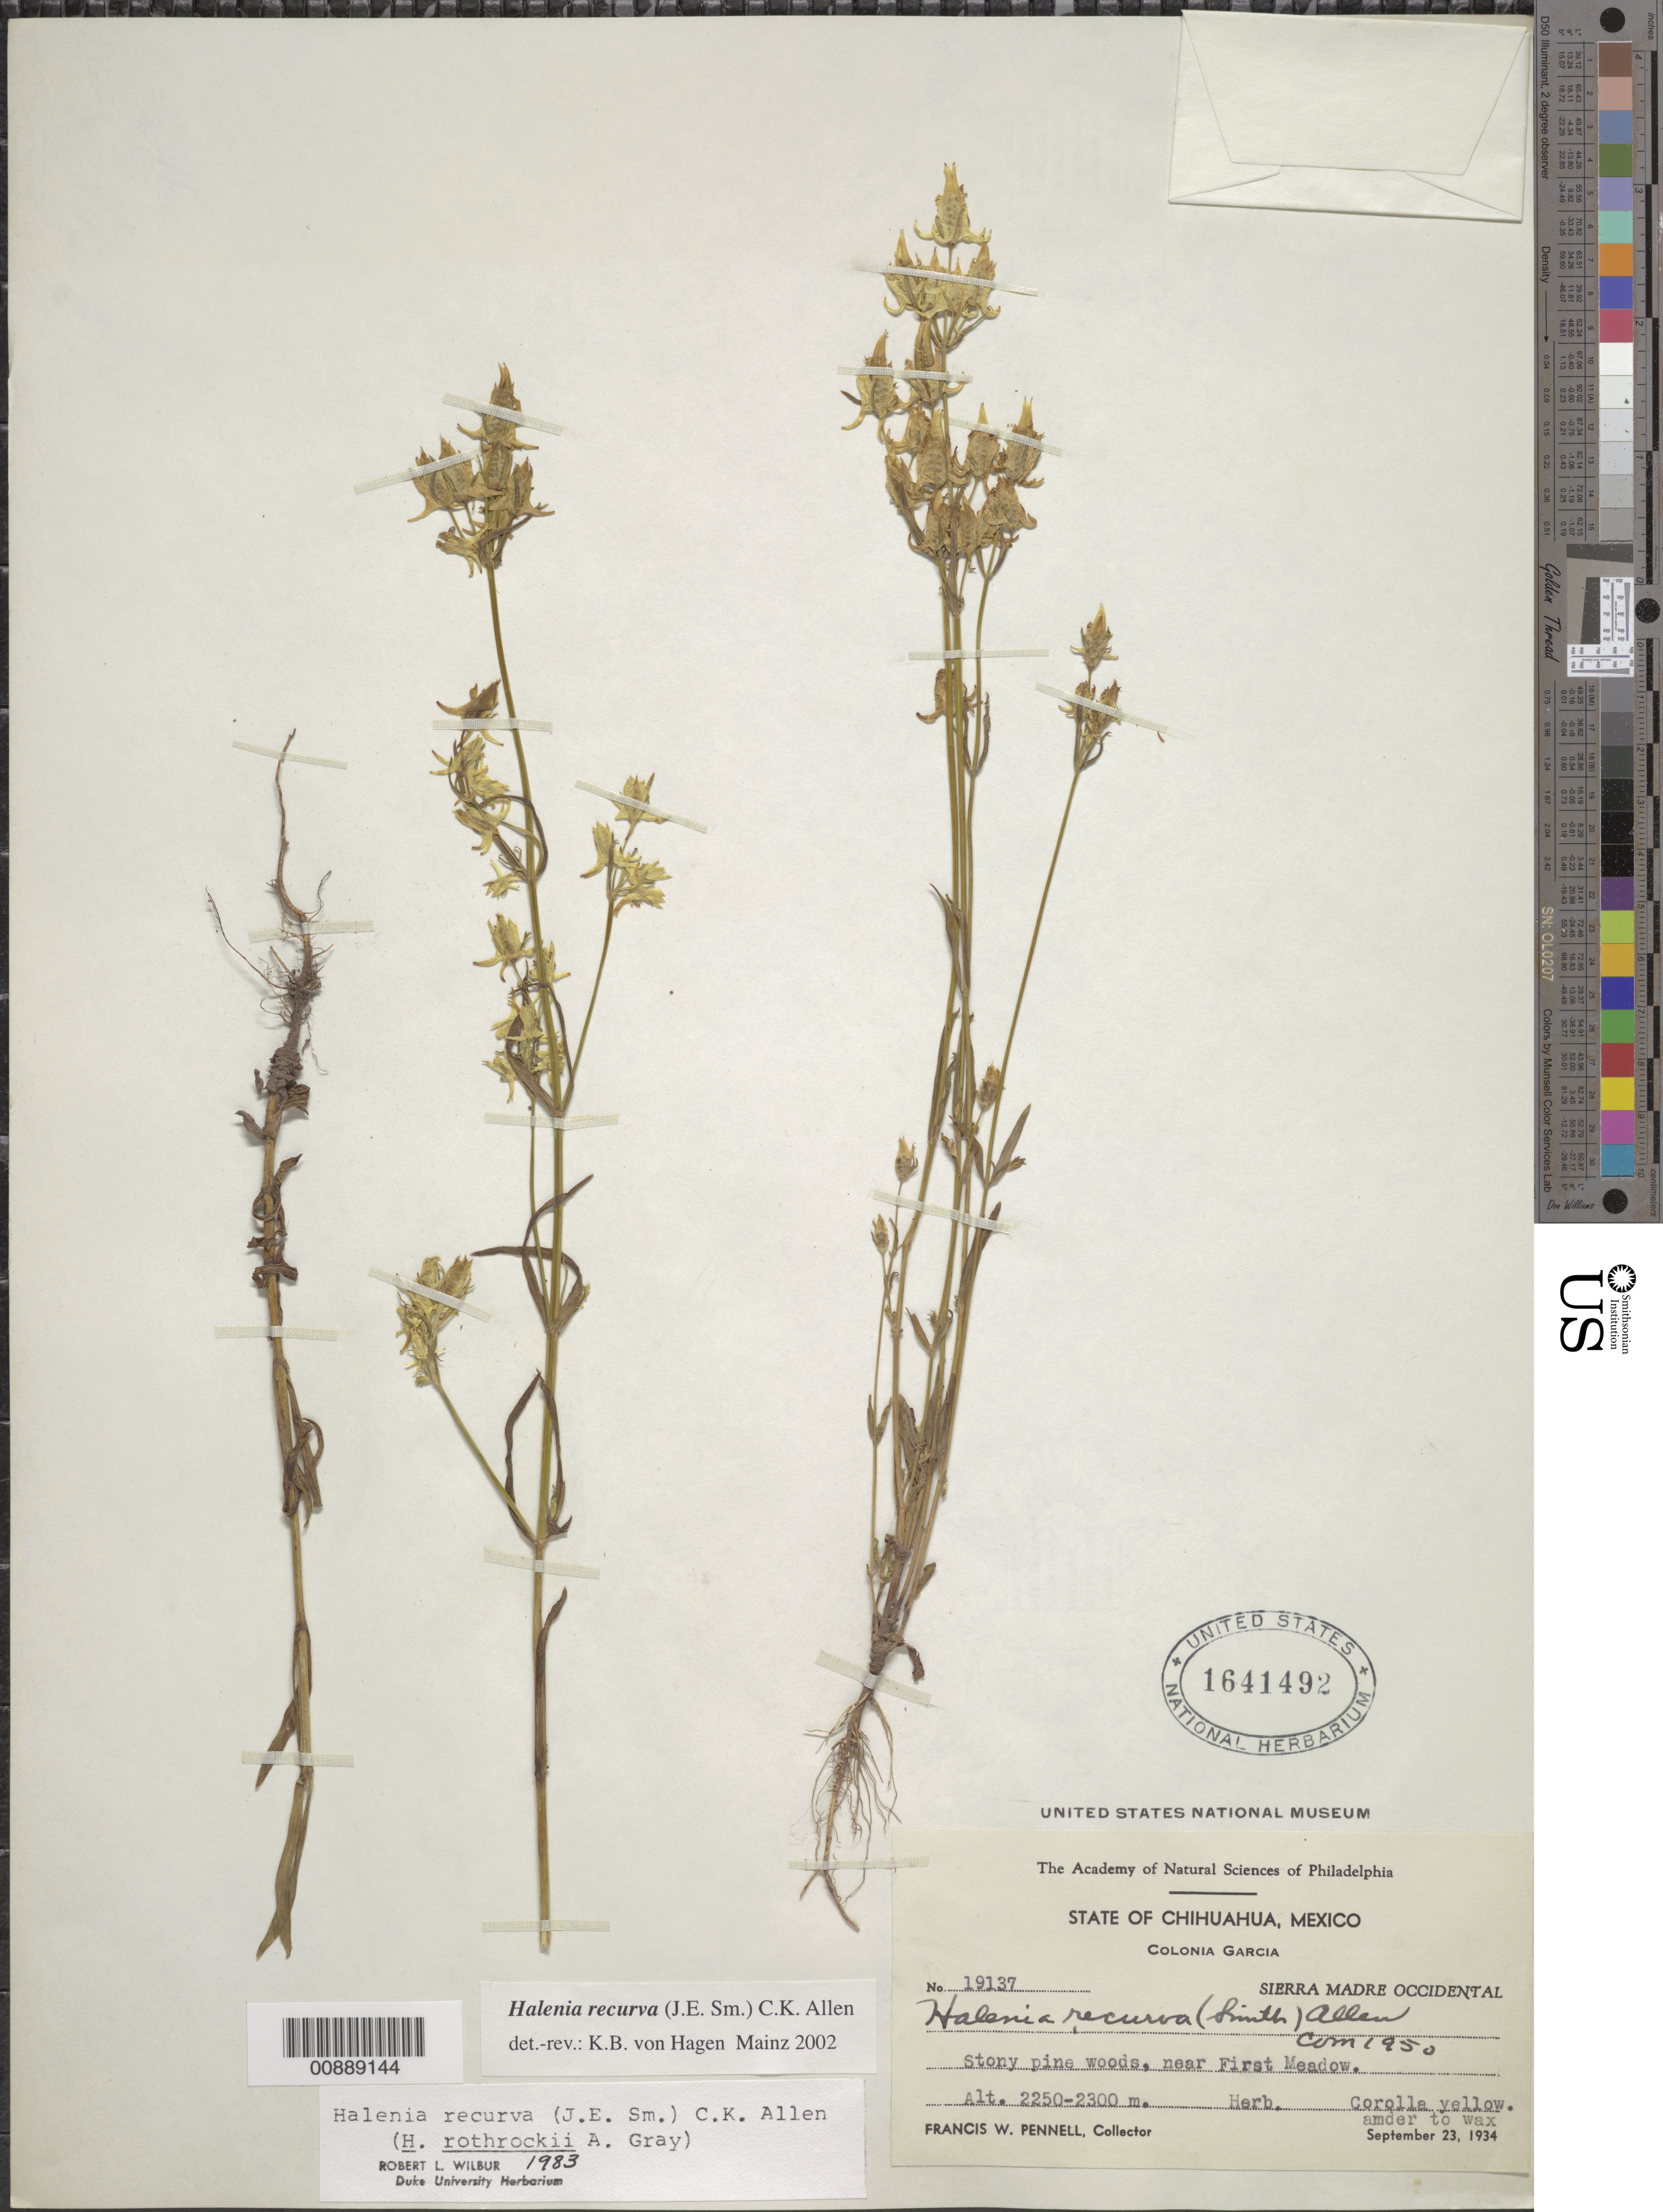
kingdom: Plantae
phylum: Tracheophyta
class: Magnoliopsida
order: Gentianales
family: Gentianaceae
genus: Halenia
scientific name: Halenia recurva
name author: (Sm.) C.K. Allen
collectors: F. W. Pennell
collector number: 19137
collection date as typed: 23 Sep 1934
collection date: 1934-09-23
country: Mexico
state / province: Chihuahua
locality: Colonia García. Sierra Madre Occidental, Chihuahua.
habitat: Stony pine woods, near First Meadow.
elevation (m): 2300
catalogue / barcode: US 1641492